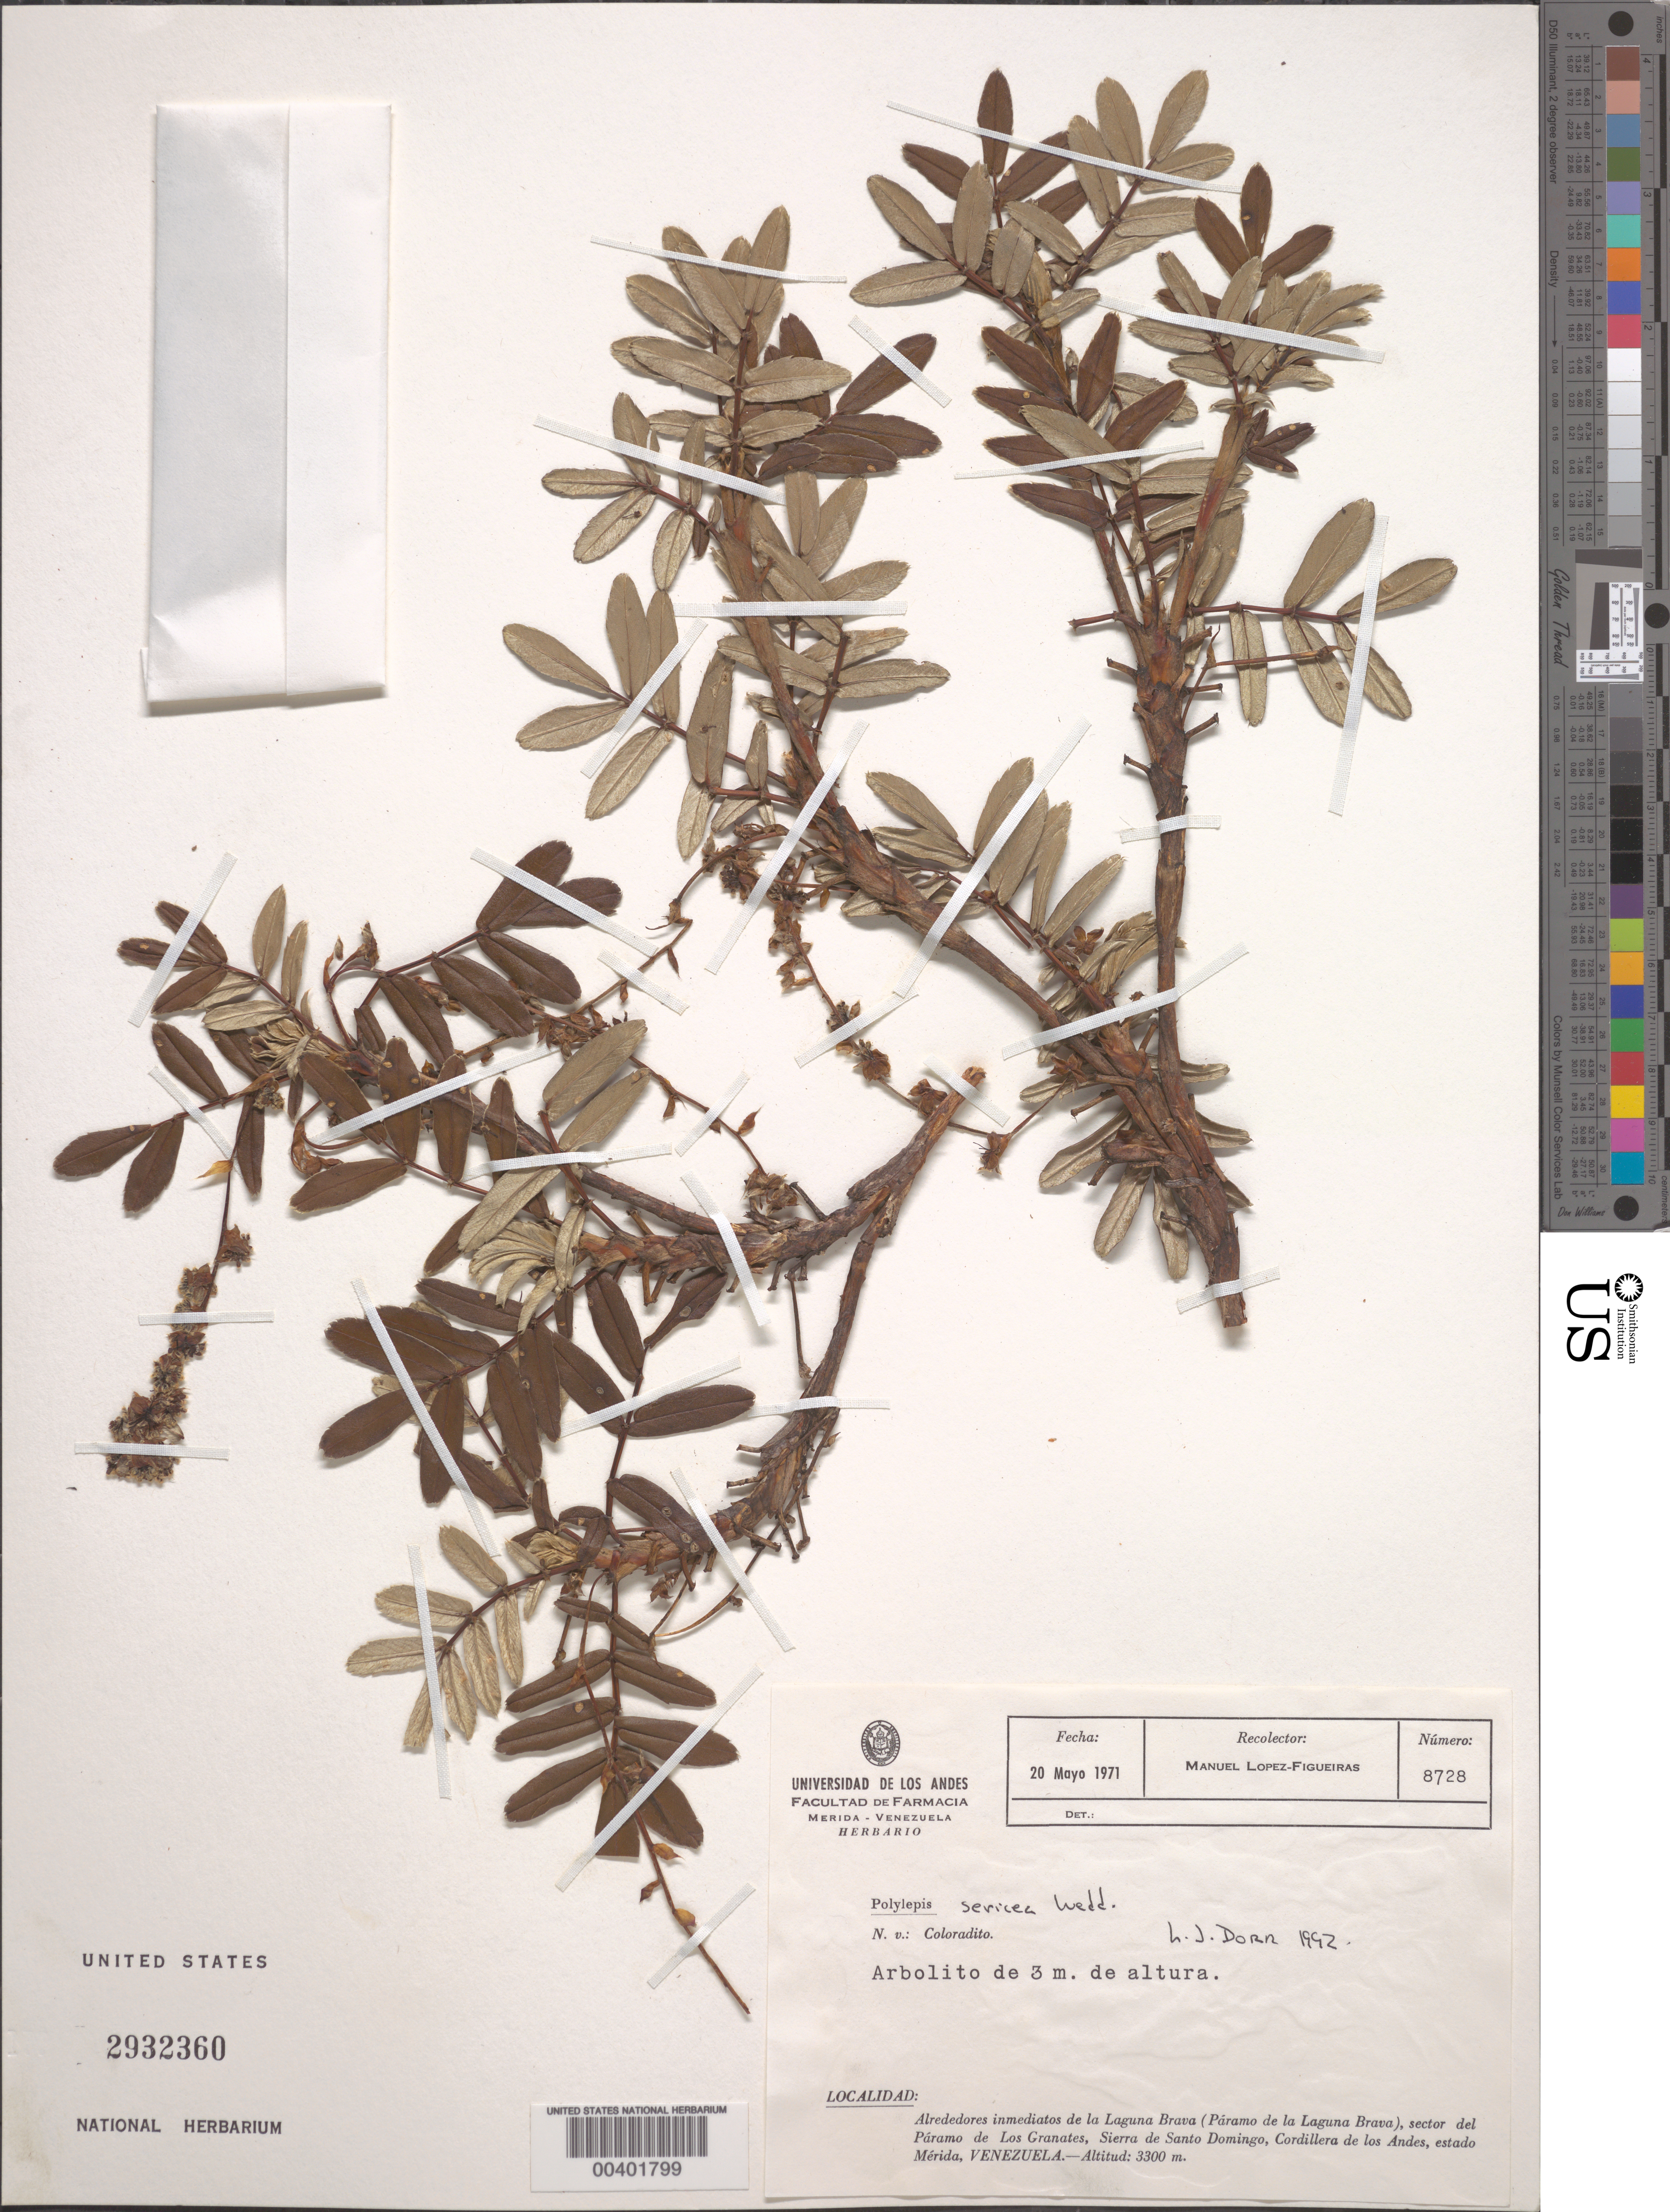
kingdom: Plantae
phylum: Tracheophyta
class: Magnoliopsida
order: Rosales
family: Rosaceae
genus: Polylepis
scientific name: Polylepis sericea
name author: Wedd.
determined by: Dorr, L. J., (BOT), Smithsonian Institution - National Museum of Natural History (UNITED STATES)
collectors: M. López Figueiras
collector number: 8728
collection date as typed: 20 May 1971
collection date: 1971-05-20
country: Venezuela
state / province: Mérida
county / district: Rangel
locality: Alrededores inmediatos de la Laguna Brava (Páramo de la Laguna Brava), sector del Páramo de Los Granates Brava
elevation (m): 3300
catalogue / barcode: US 2932360